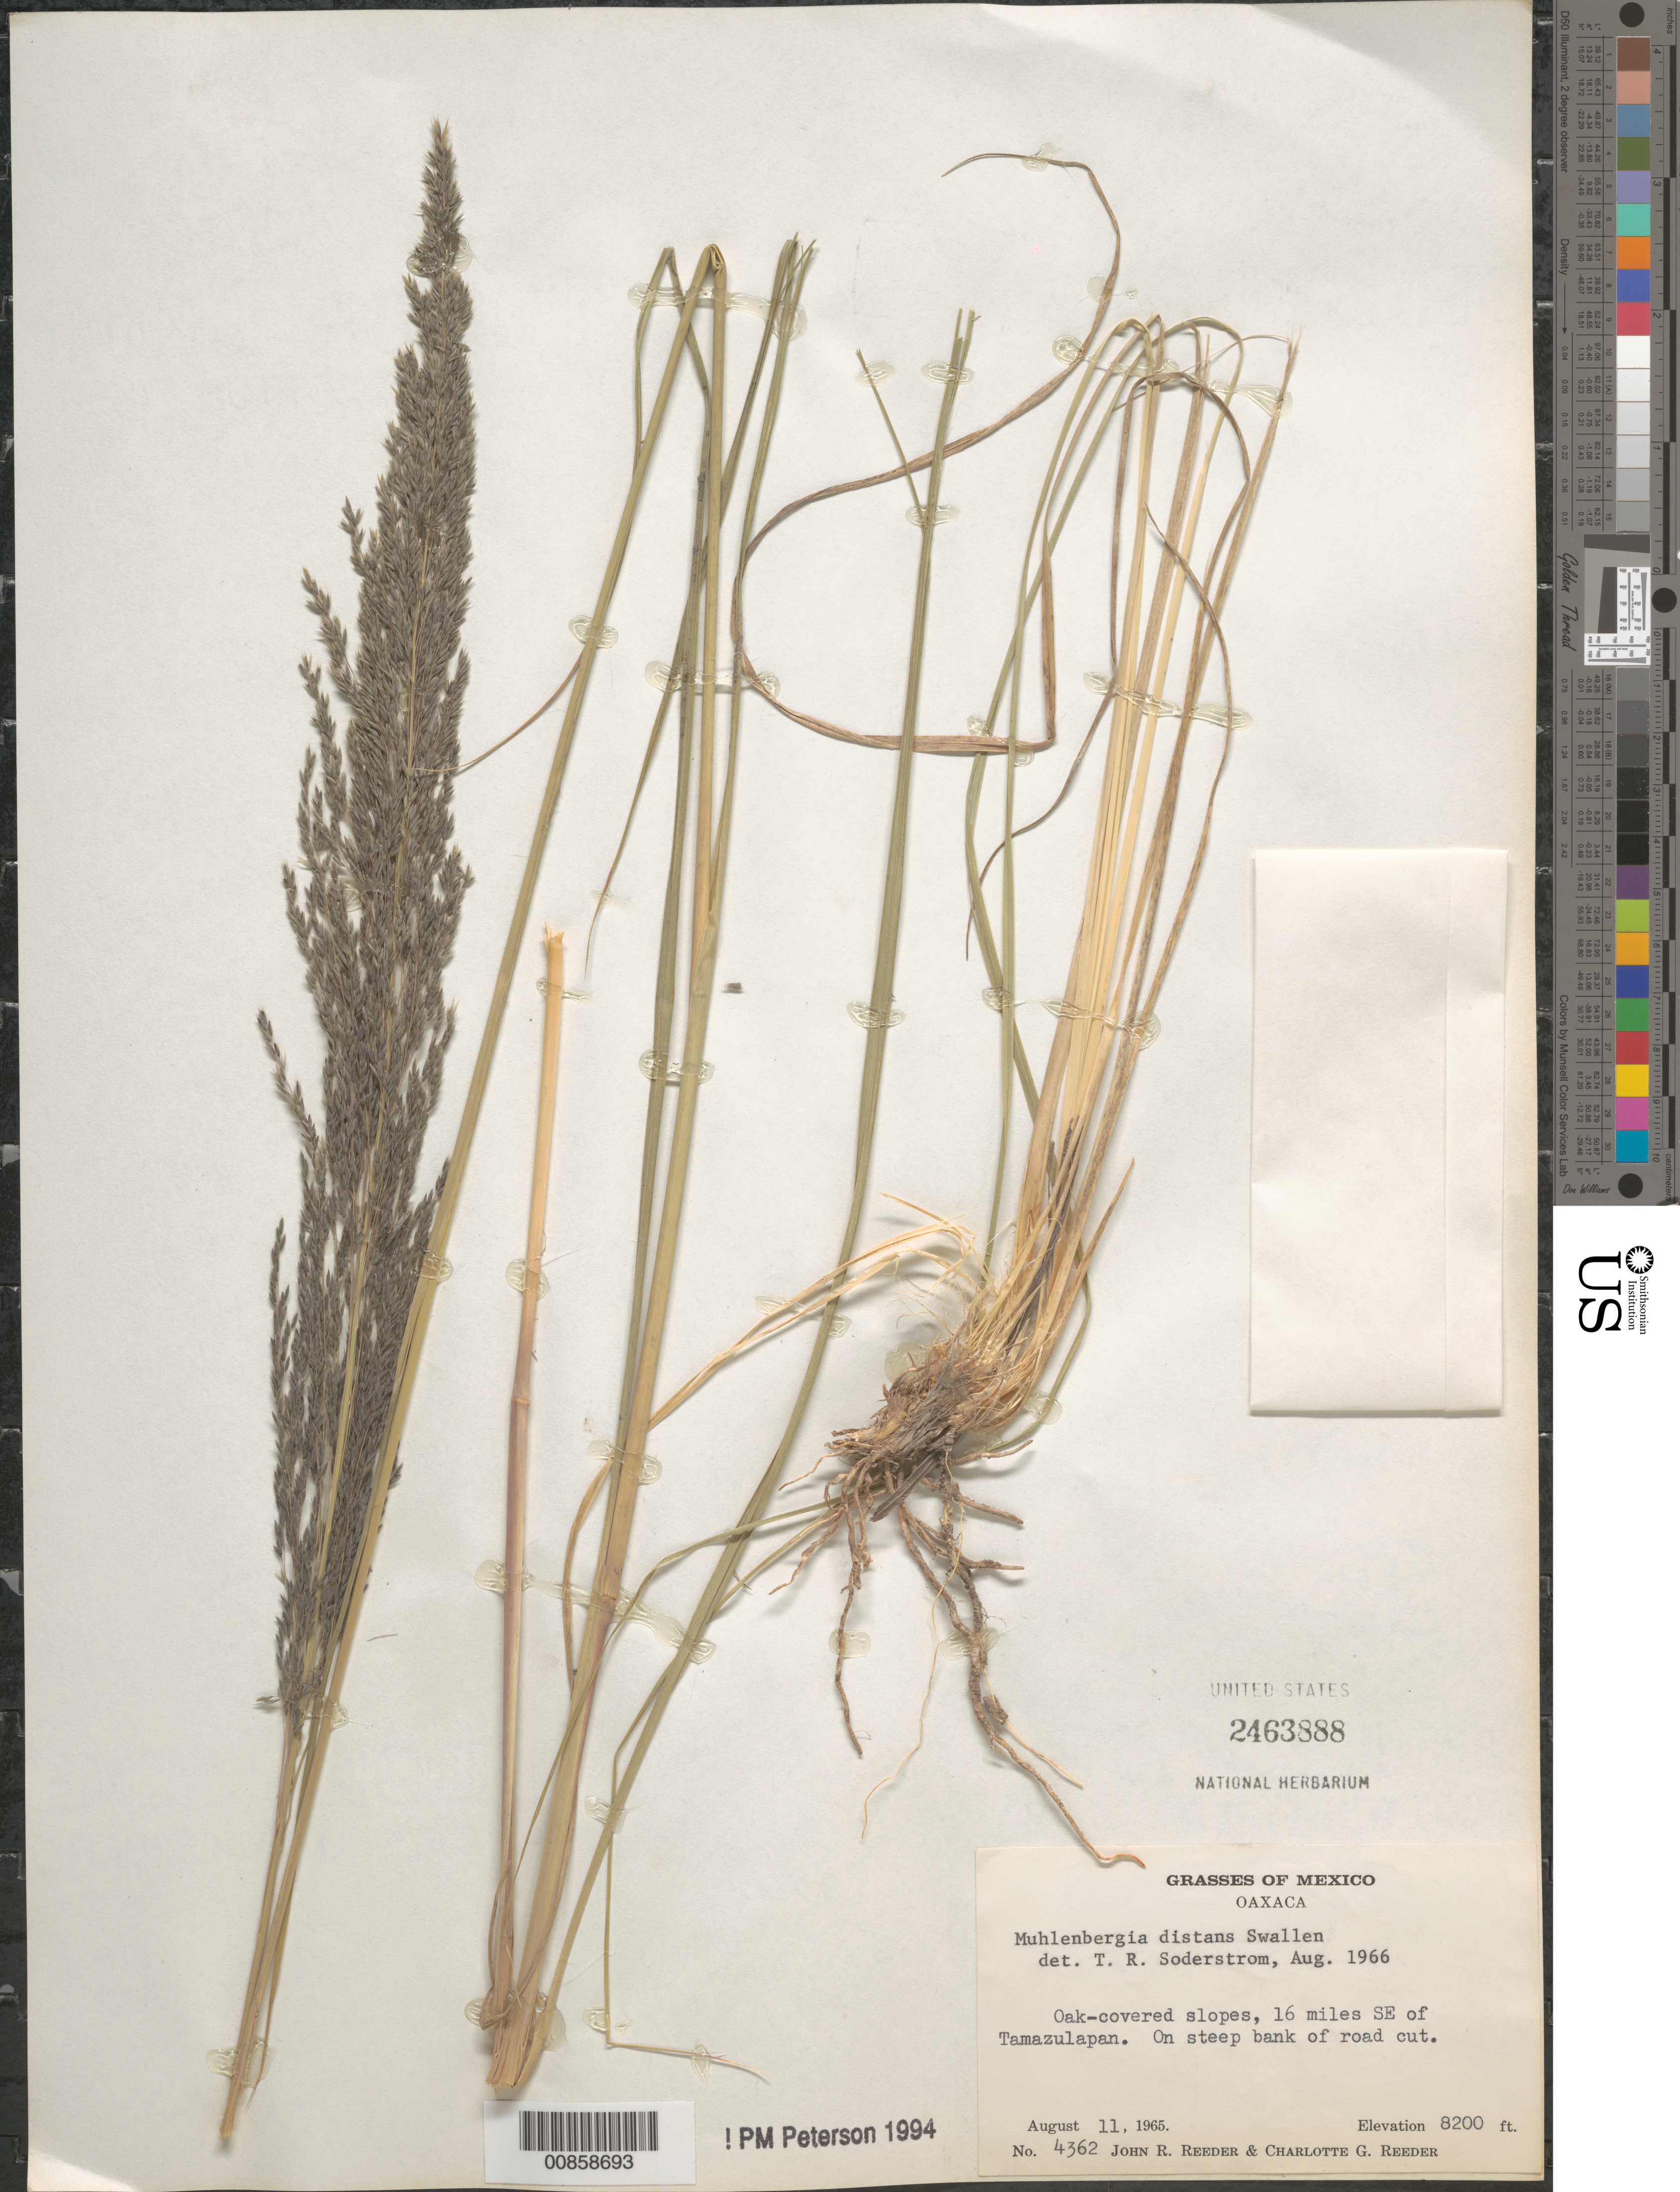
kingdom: Plantae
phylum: Tracheophyta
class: Liliopsida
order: Poales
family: Poaceae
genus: Muhlenbergia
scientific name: Muhlenbergia distans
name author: Swallen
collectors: J. R. Reeder & C. G. Reeder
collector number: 4362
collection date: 1965-08-11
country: Mexico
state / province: Oaxaca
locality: Oak-covered slopes, 16 miles SE of Tamazulapan. On steep bank of road cut.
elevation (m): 2499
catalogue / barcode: US 2463888